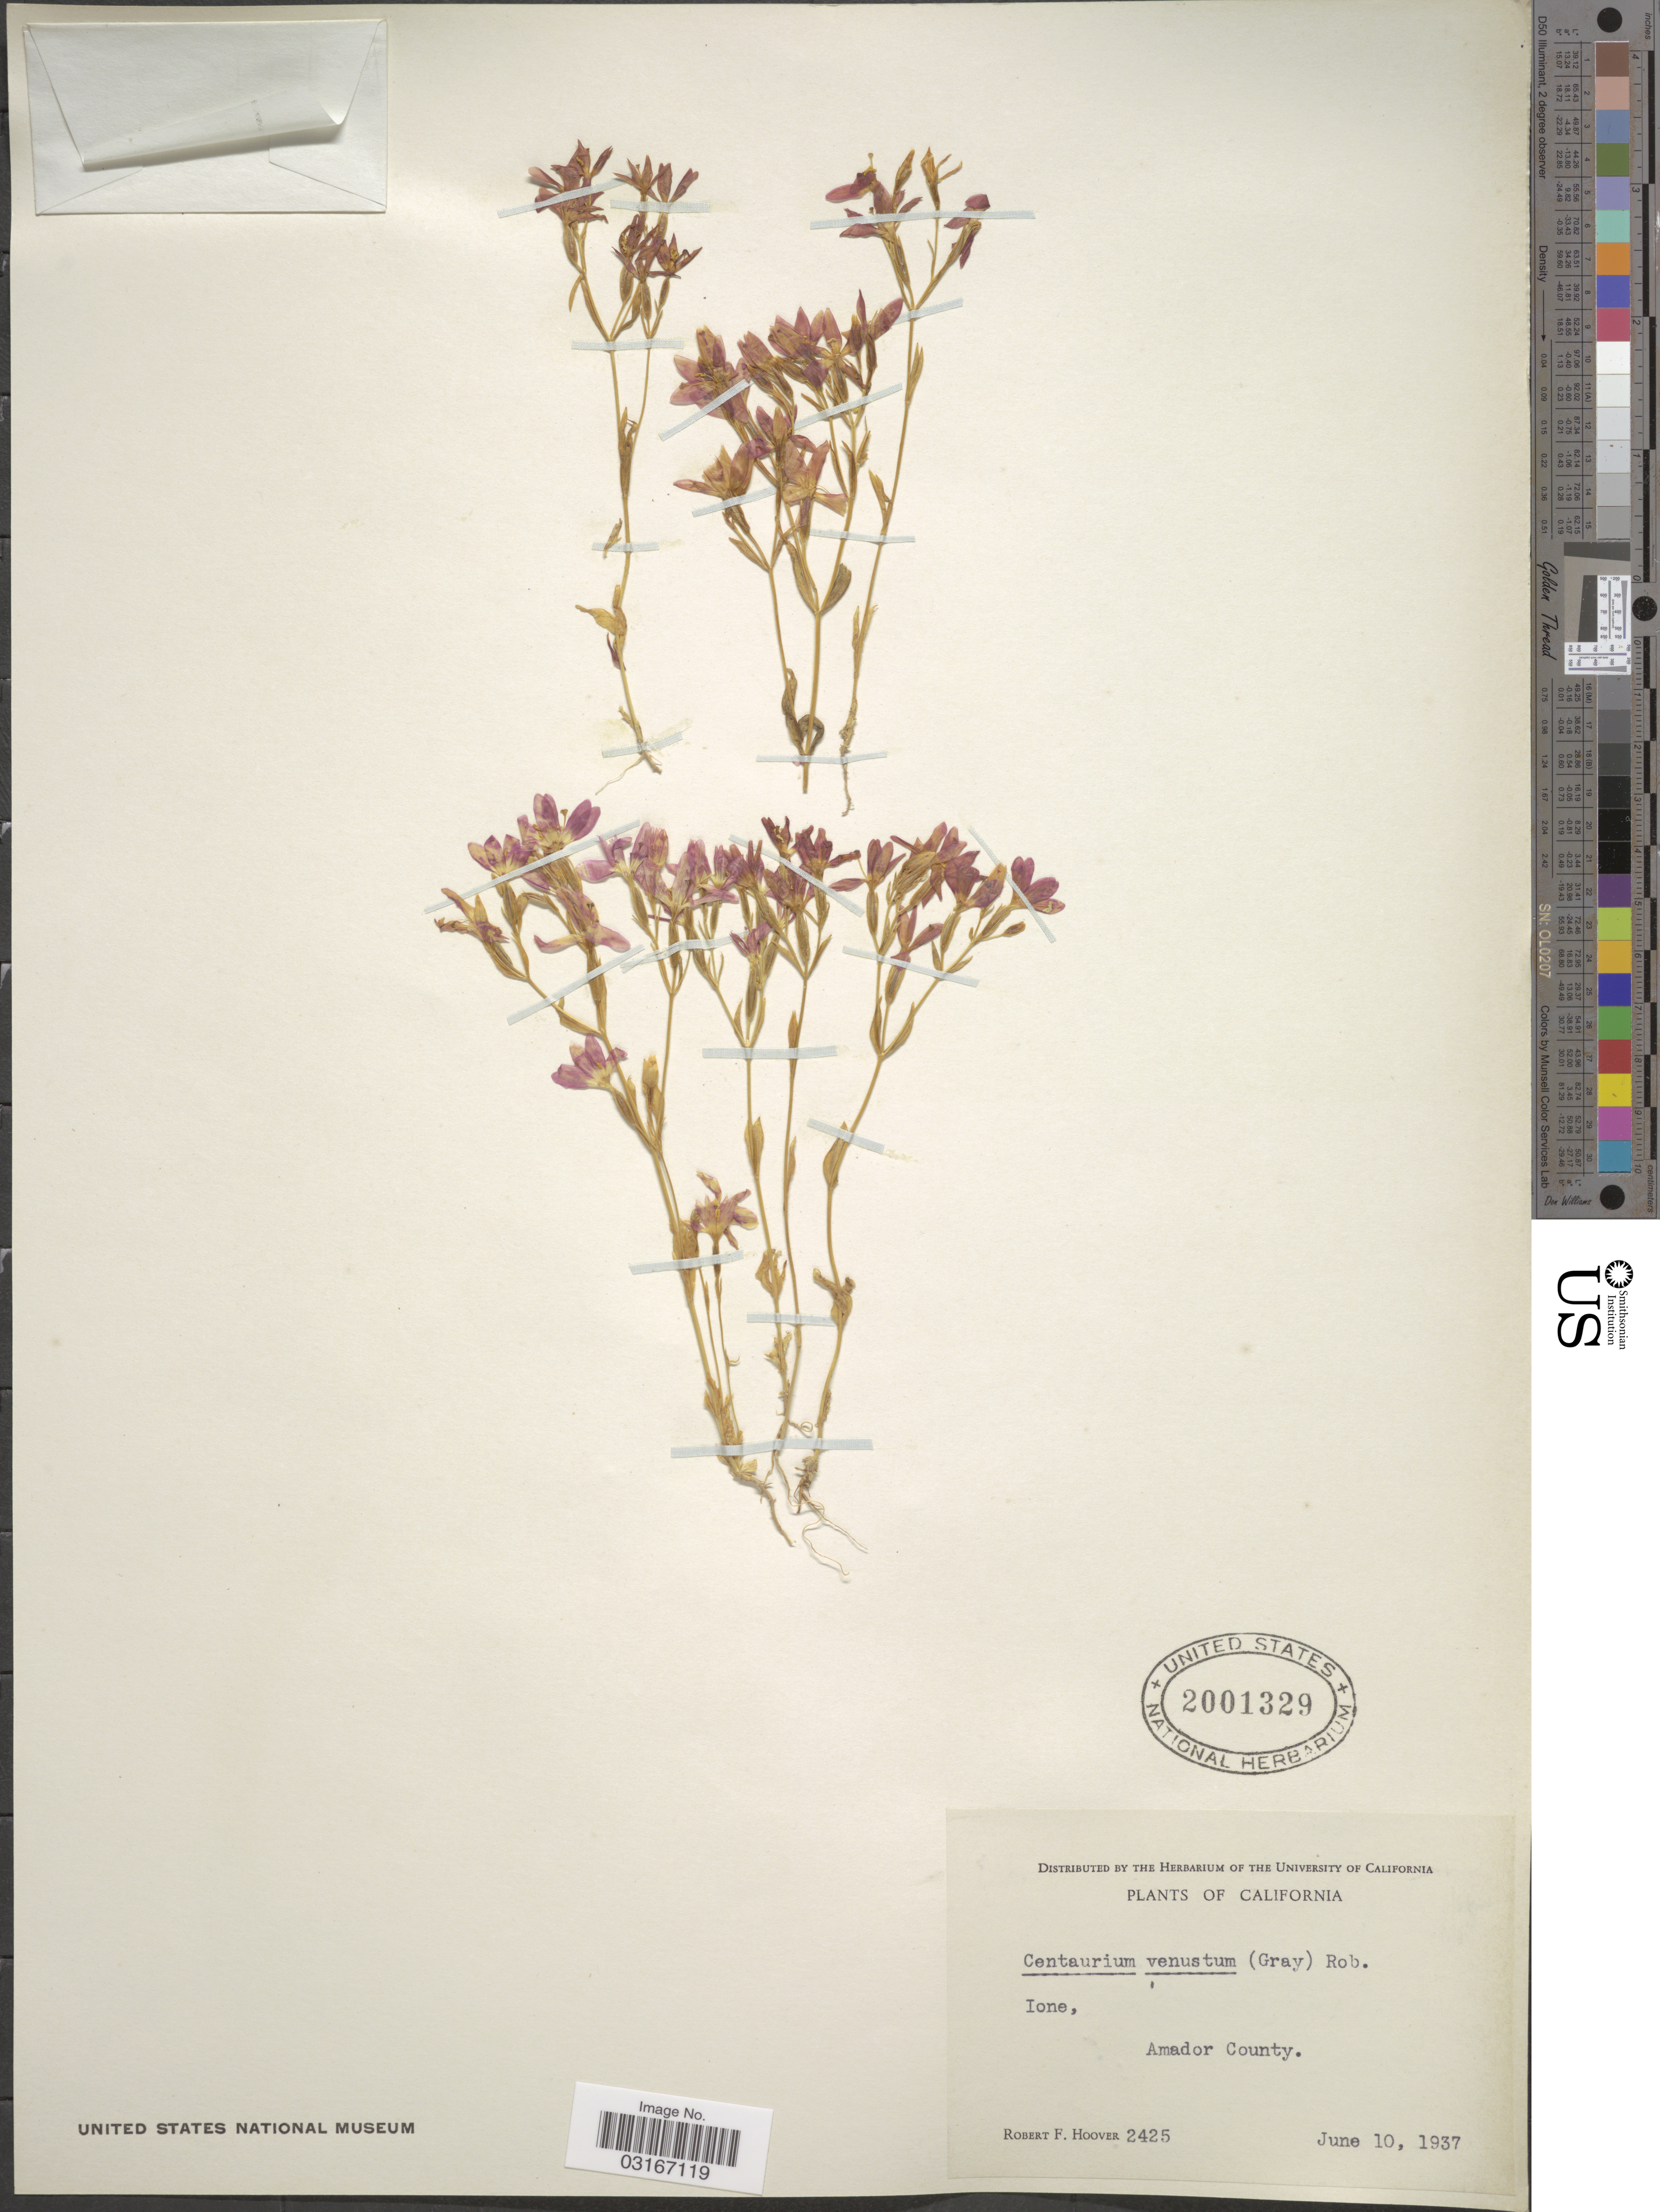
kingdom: Plantae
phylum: Tracheophyta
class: Magnoliopsida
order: Gentianales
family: Gentianaceae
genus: Centaurium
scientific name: Centaurium venustum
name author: (A. Gray) B.L. Rob.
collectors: R. F. Hoover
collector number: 2425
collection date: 1937-06-10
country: United States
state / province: California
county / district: Amador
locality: Ione, Amador County.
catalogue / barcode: US 2001329